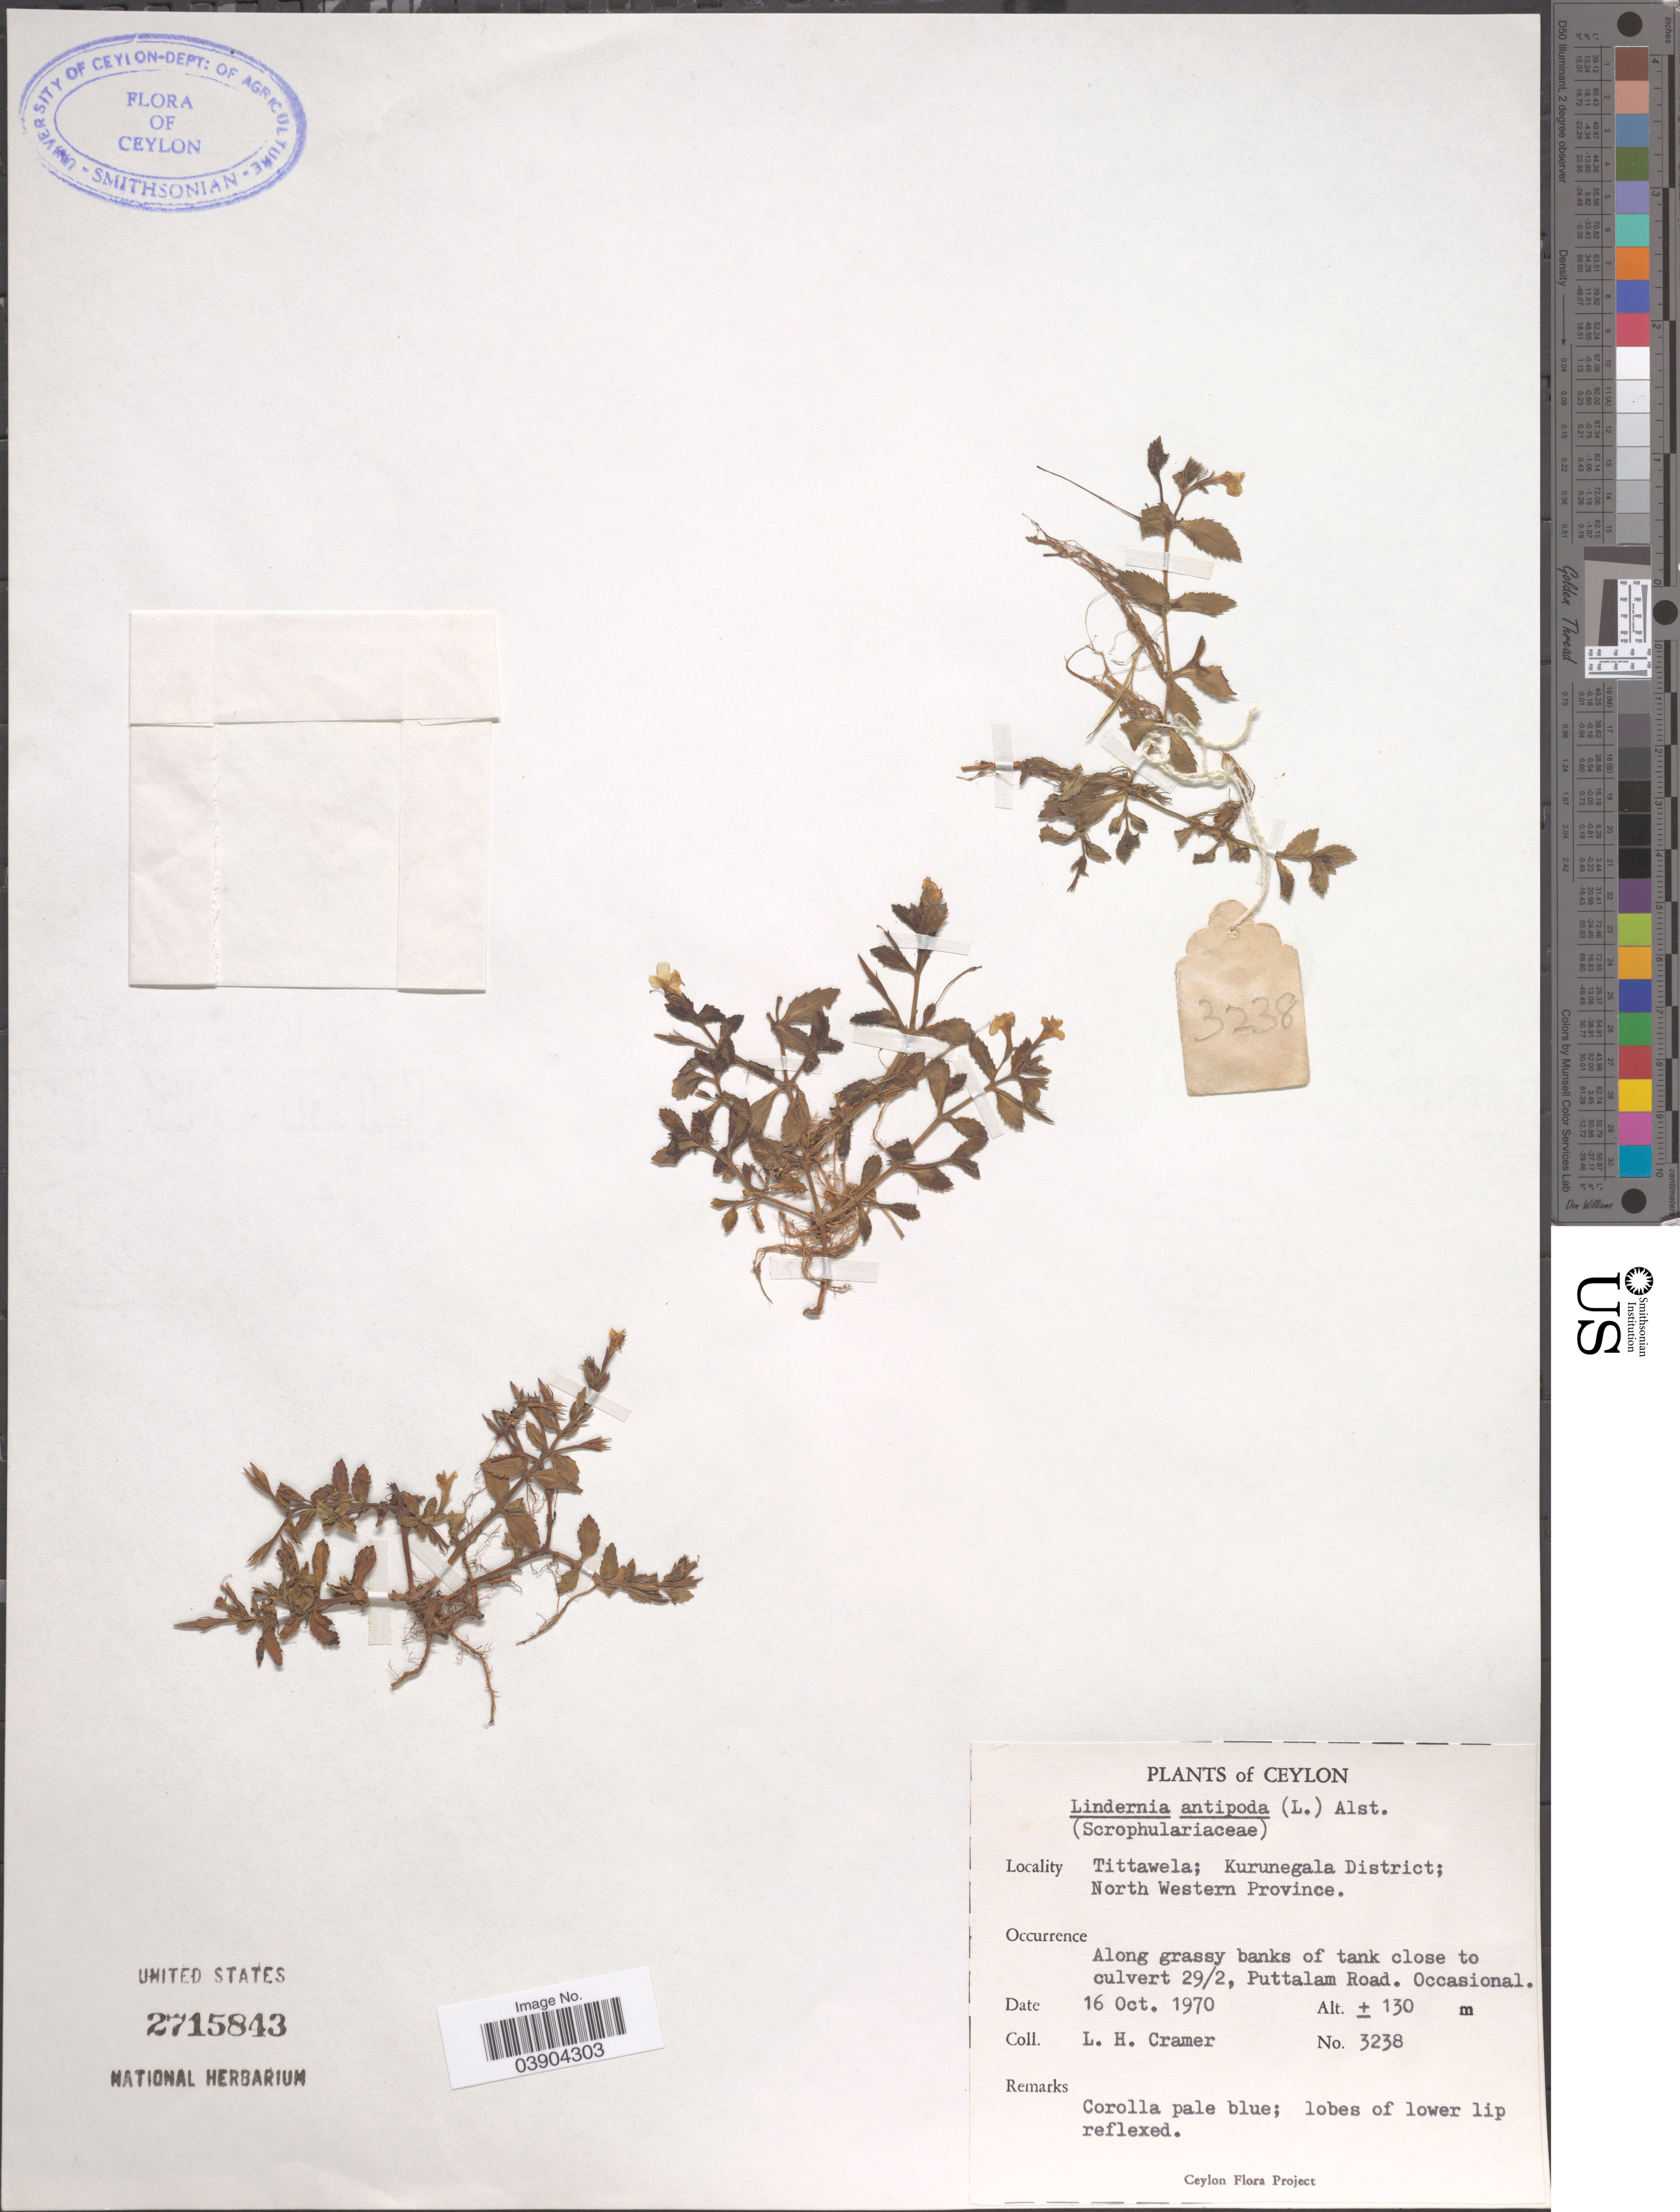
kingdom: Plantae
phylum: Tracheophyta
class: Magnoliopsida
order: Lamiales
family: Linderniaceae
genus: Lindernia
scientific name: Lindernia antipoda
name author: (L.) Alston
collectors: L. H. Cramer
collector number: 3238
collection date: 1970-10-16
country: Sri Lanka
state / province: North Western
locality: Ceylon. Tittawela; Kurunegala District. Along grassy banks of tank close to culvert 29/2, Puttalam Road.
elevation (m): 130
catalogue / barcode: US 2715843